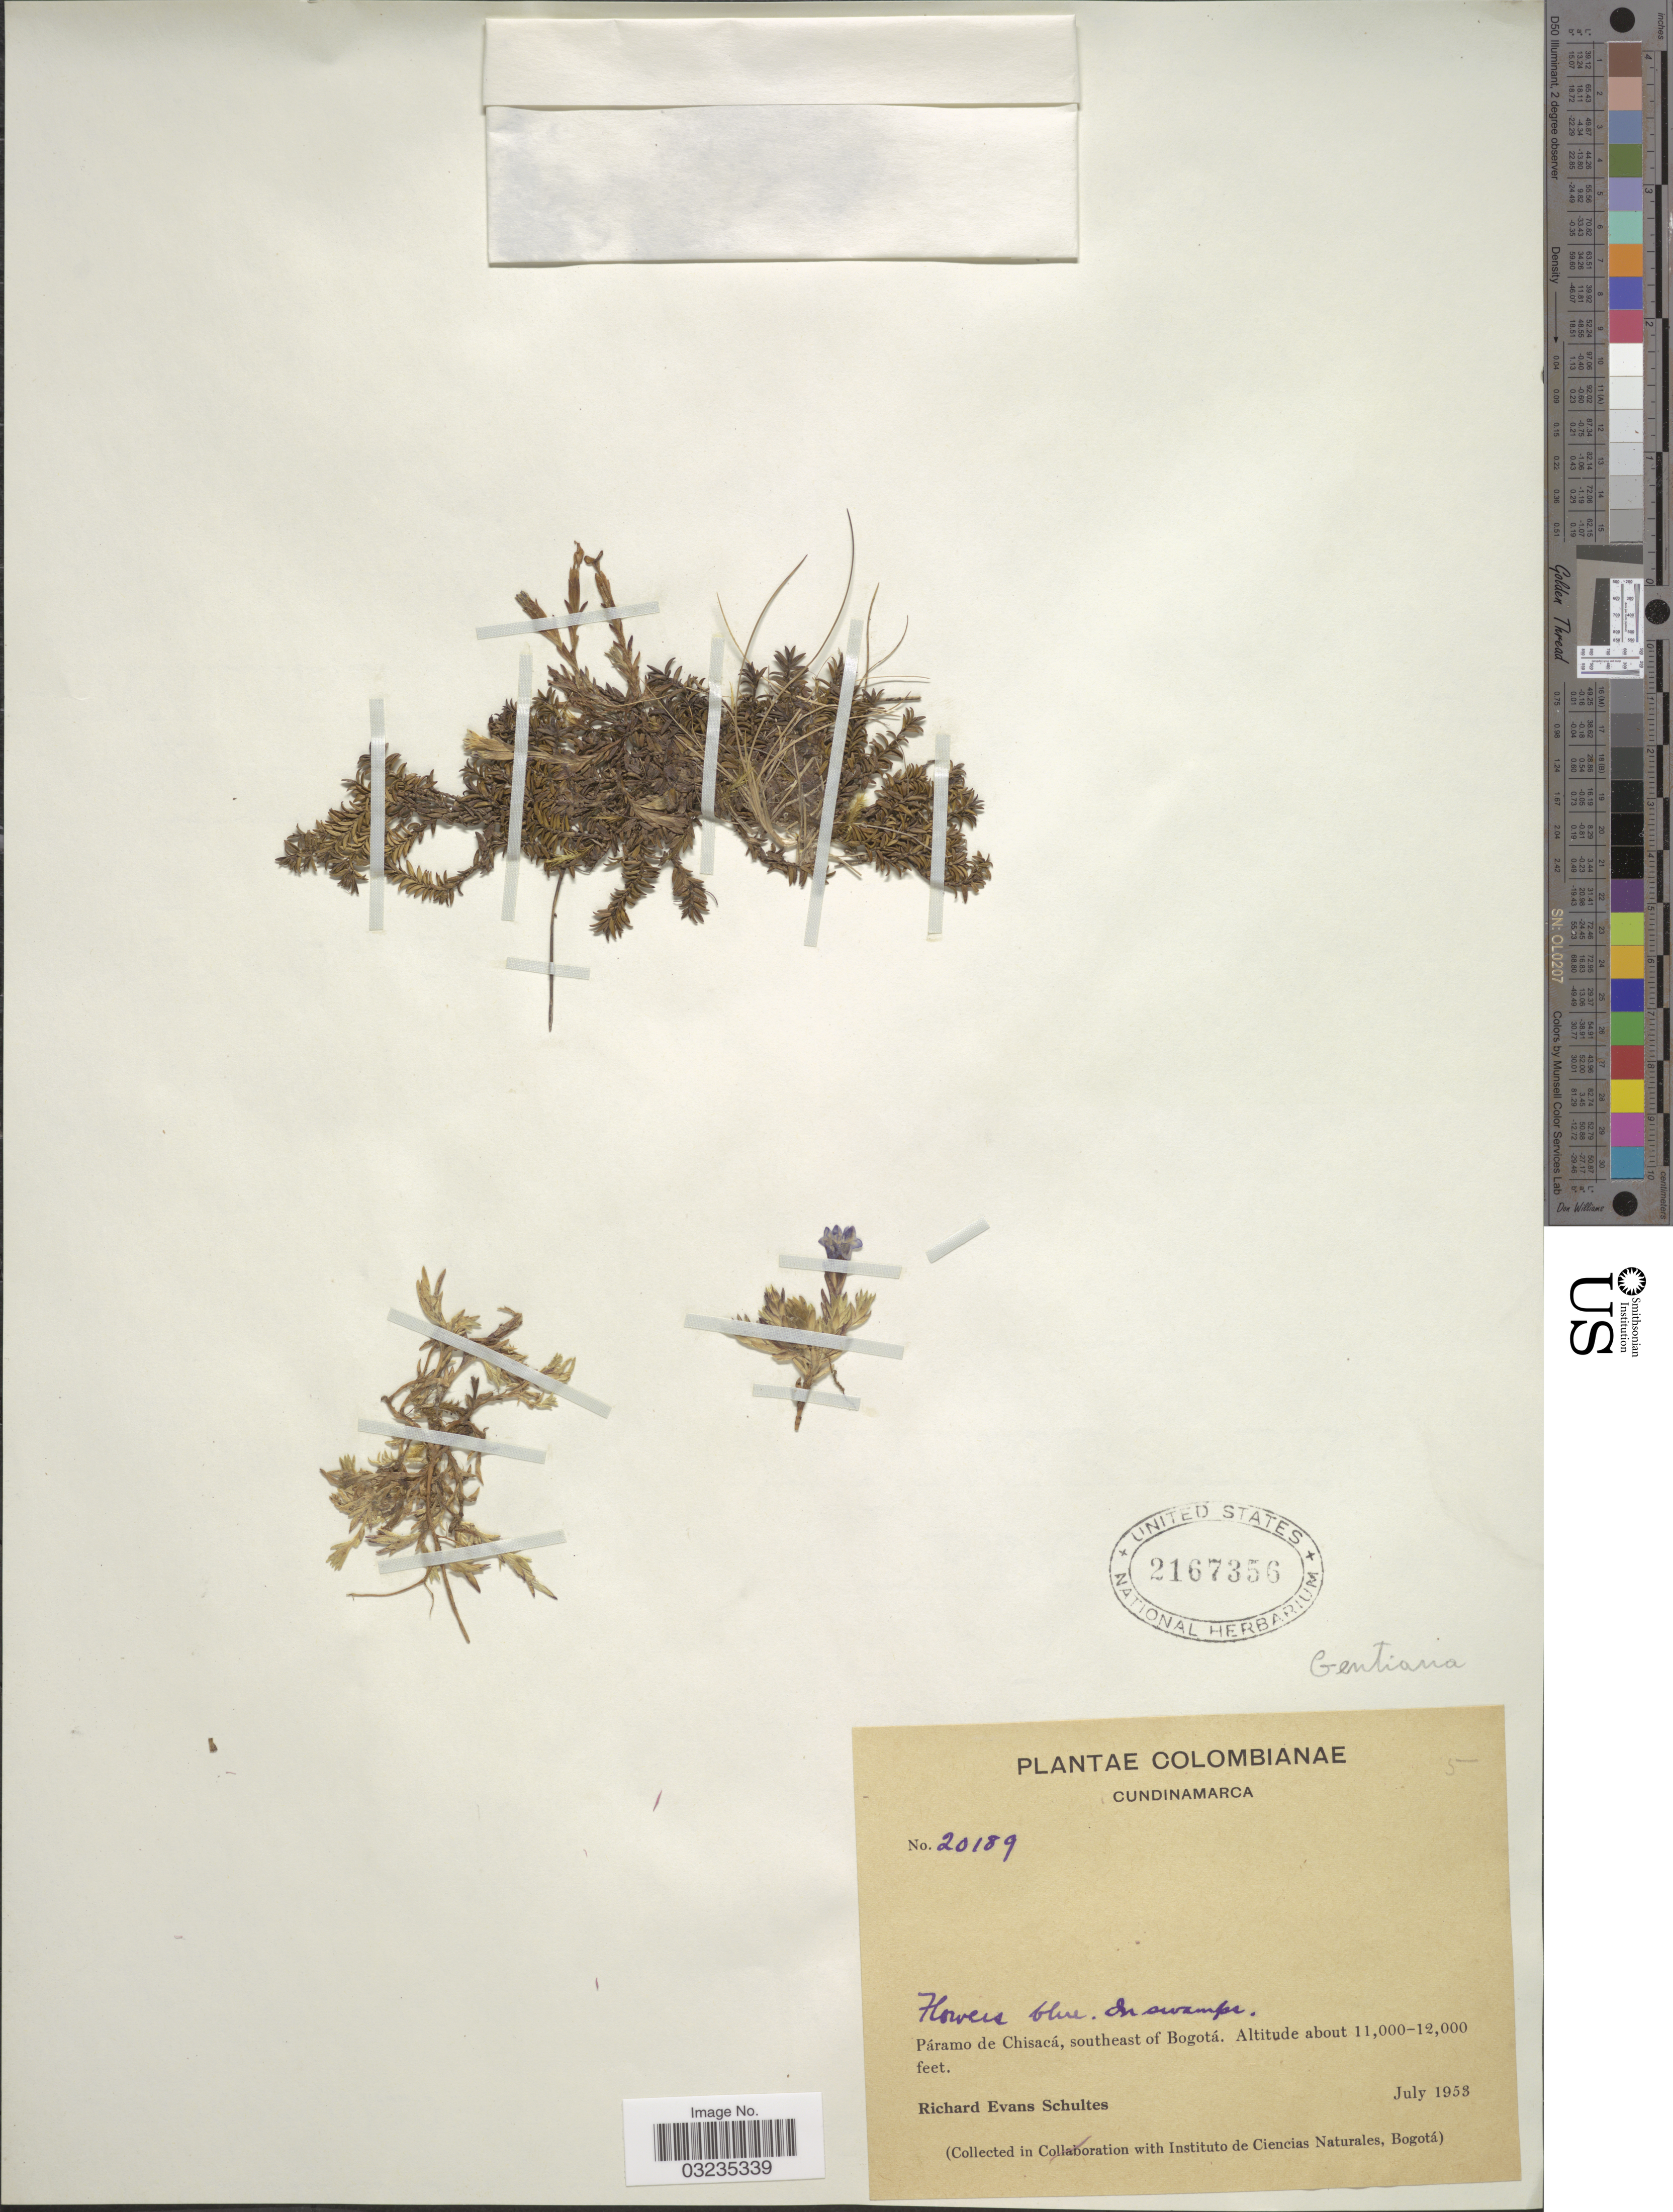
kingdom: Plantae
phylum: Tracheophyta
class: Magnoliopsida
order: Gentianales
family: Gentianaceae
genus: Gentiana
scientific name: Gentiana sp.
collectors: R. E. Schultes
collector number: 20189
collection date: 1953-07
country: Colombia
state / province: Cundinamarca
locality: Páramo de Chisacá, southeast of Bogotá.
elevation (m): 3353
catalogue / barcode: US 2167356